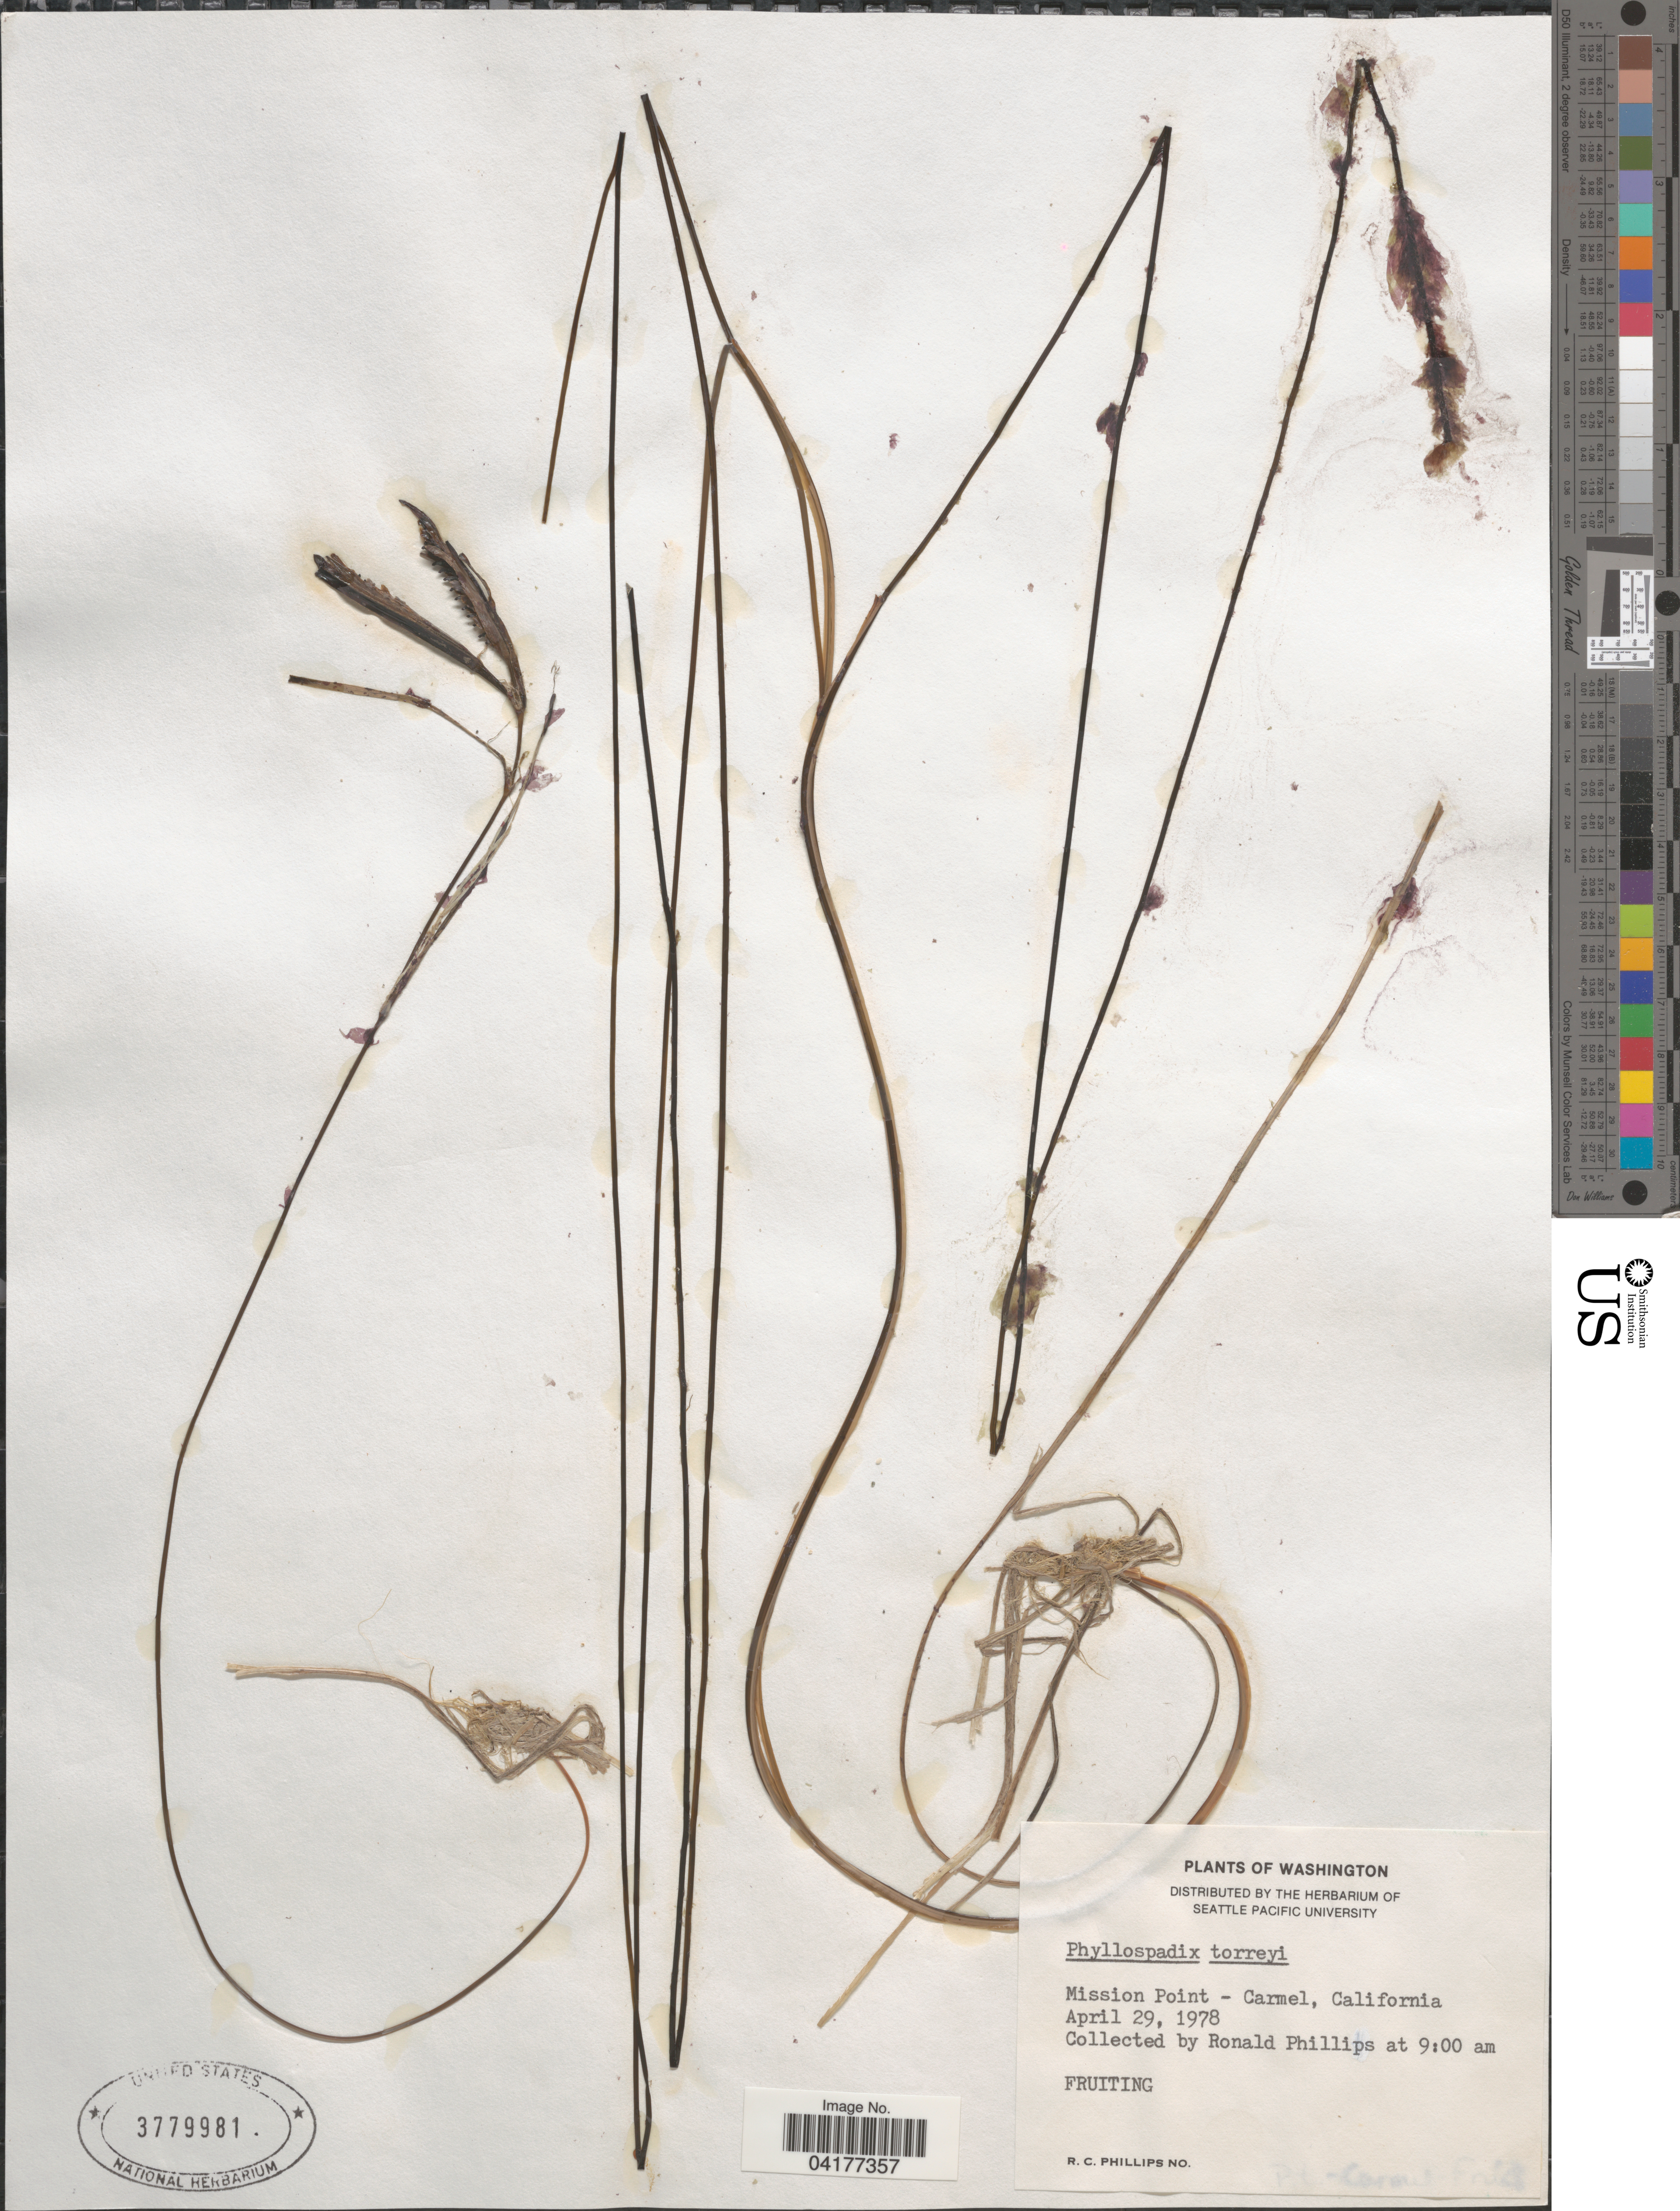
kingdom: Plantae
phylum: Tracheophyta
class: Liliopsida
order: Alismatales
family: Zosteraceae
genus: Phyllospadix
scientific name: Phyllospadix torreyi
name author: S. Watson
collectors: R. C. Phillips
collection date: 1978-04-29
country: United States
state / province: California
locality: Mission Point - Carmel.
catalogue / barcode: US 3779981